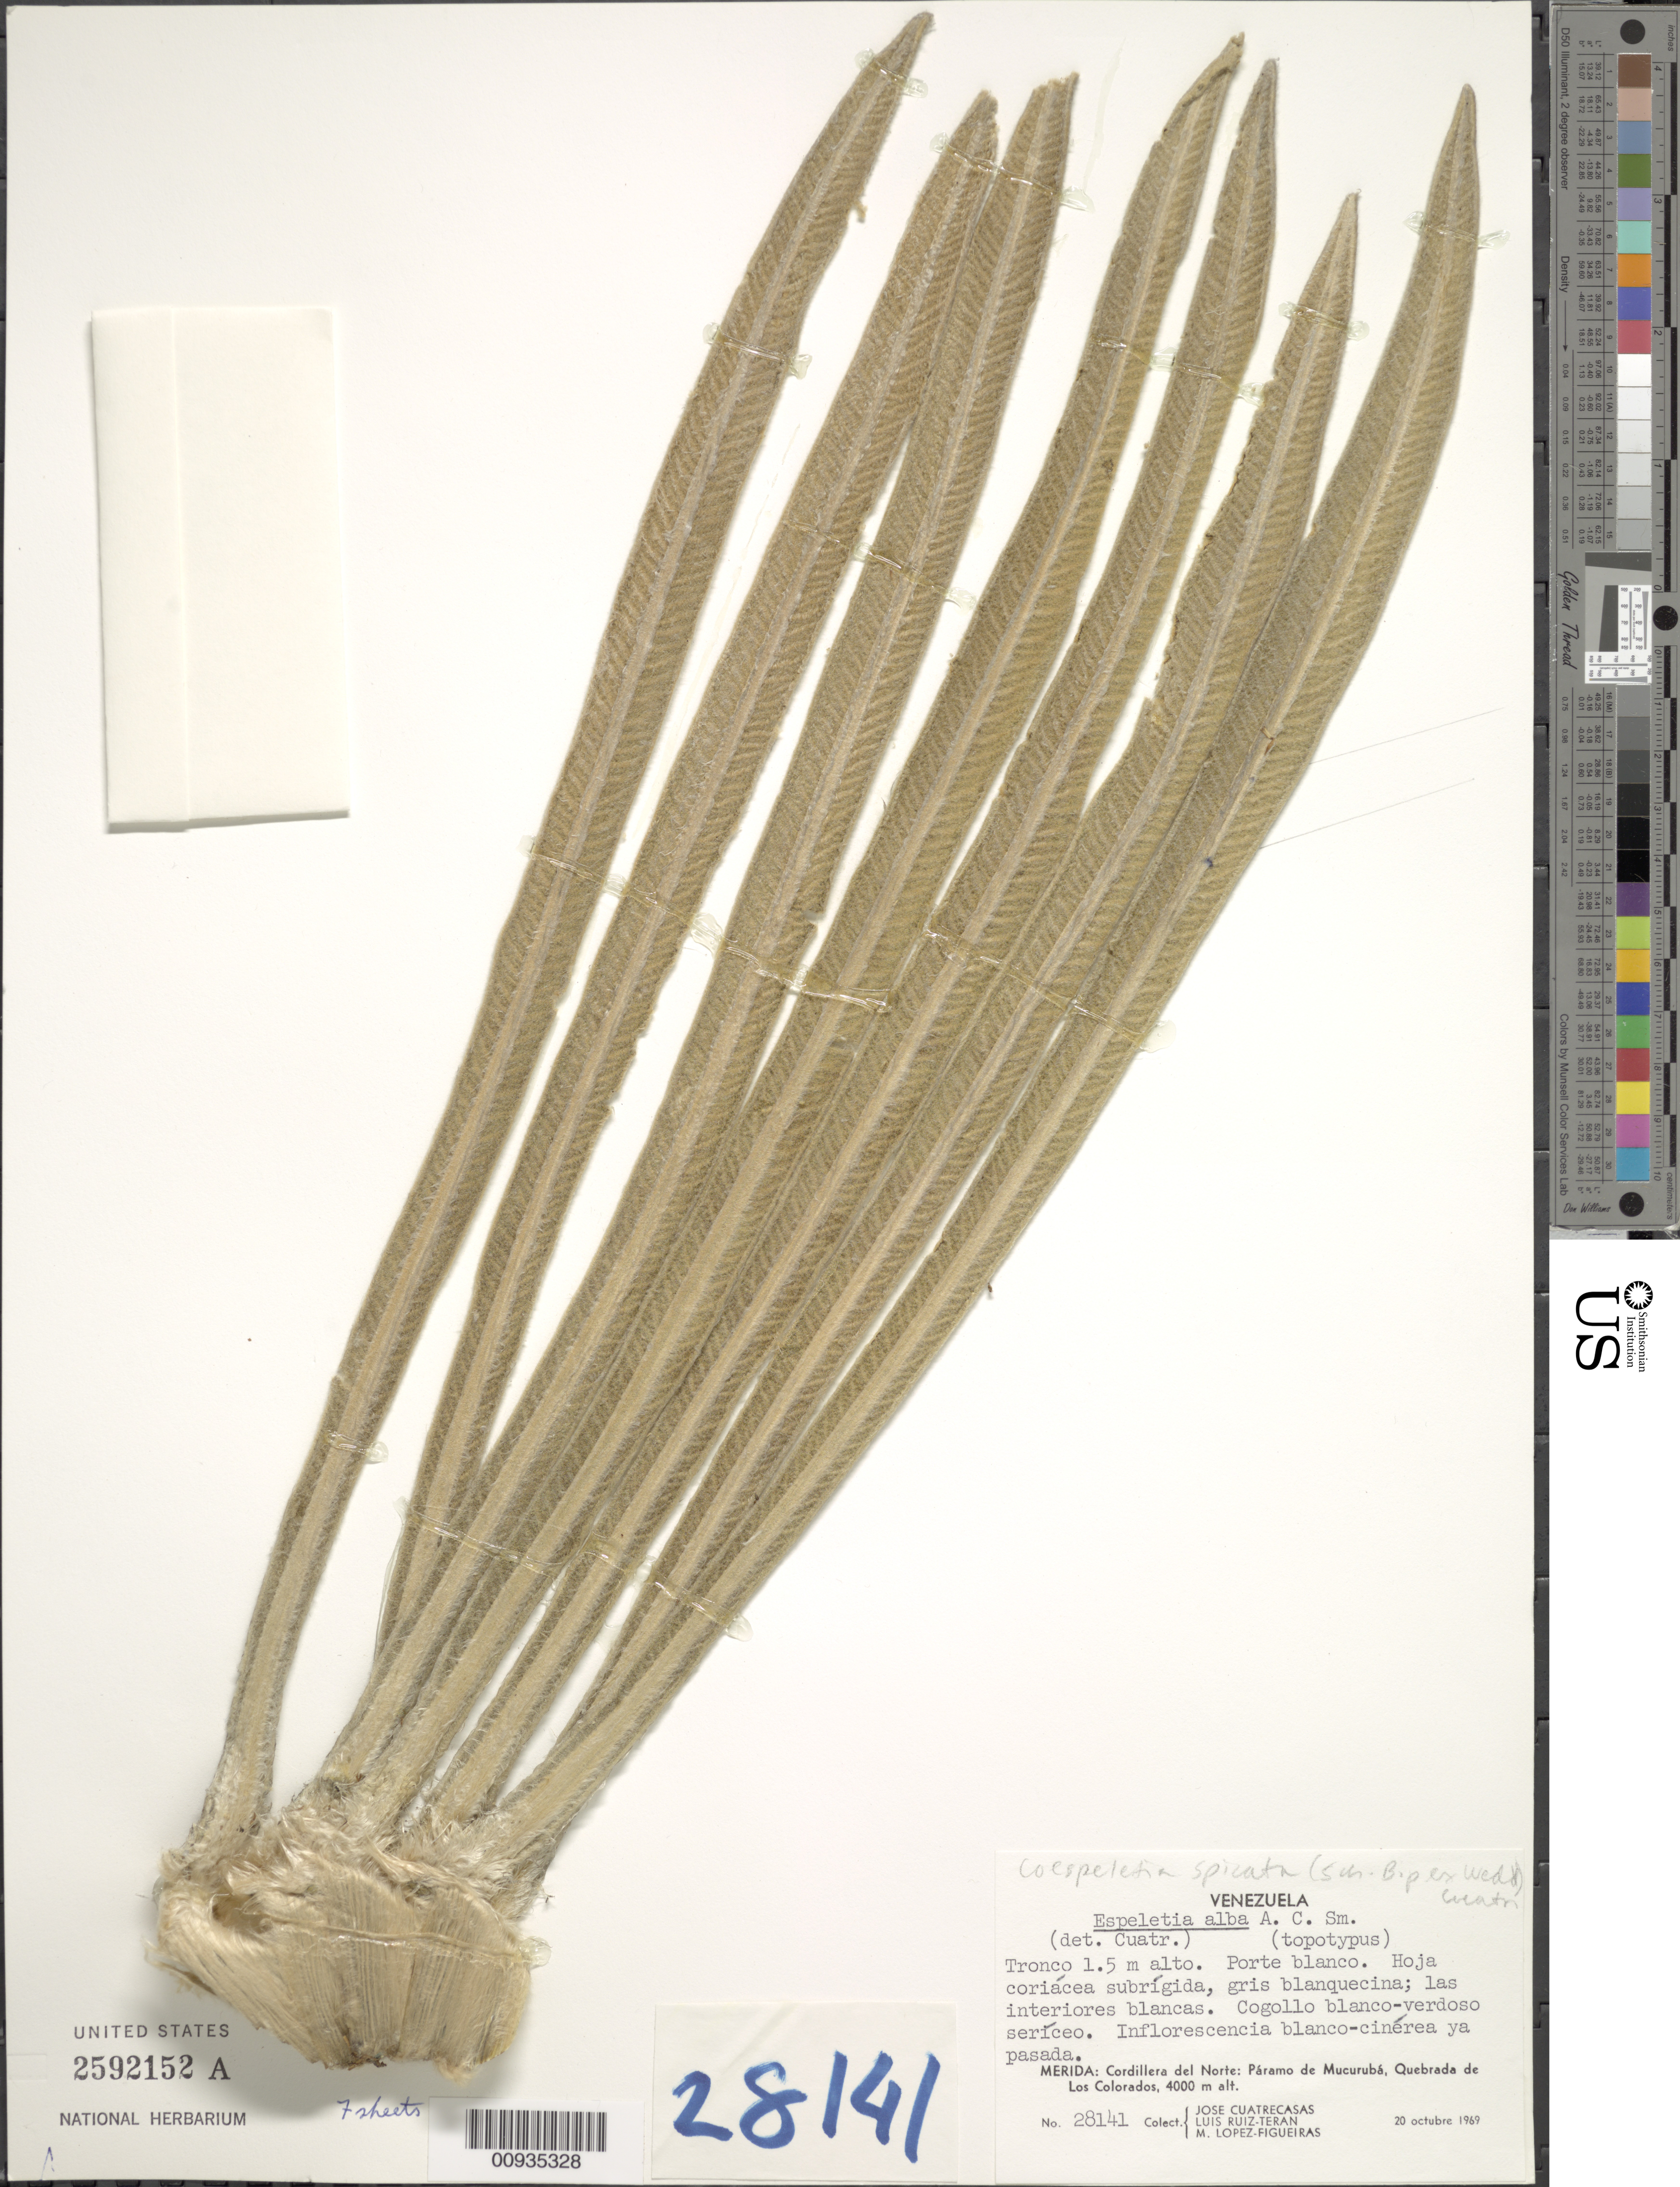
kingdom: Plantae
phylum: Tracheophyta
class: Magnoliopsida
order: Asterales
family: Asteraceae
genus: Coespeletia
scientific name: Coespeletia spicata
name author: (Sch. Bip. ex Wedd.) Cuatrec.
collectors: J. Cuatrecasas, L. Teran & M. López Figueiras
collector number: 28141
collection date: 1969-10-20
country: Venezuela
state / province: Mérida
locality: Cordillera del Norte: Paramo de Mucuriba, Quebrada de Los Colorados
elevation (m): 4000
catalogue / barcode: US 2592152A